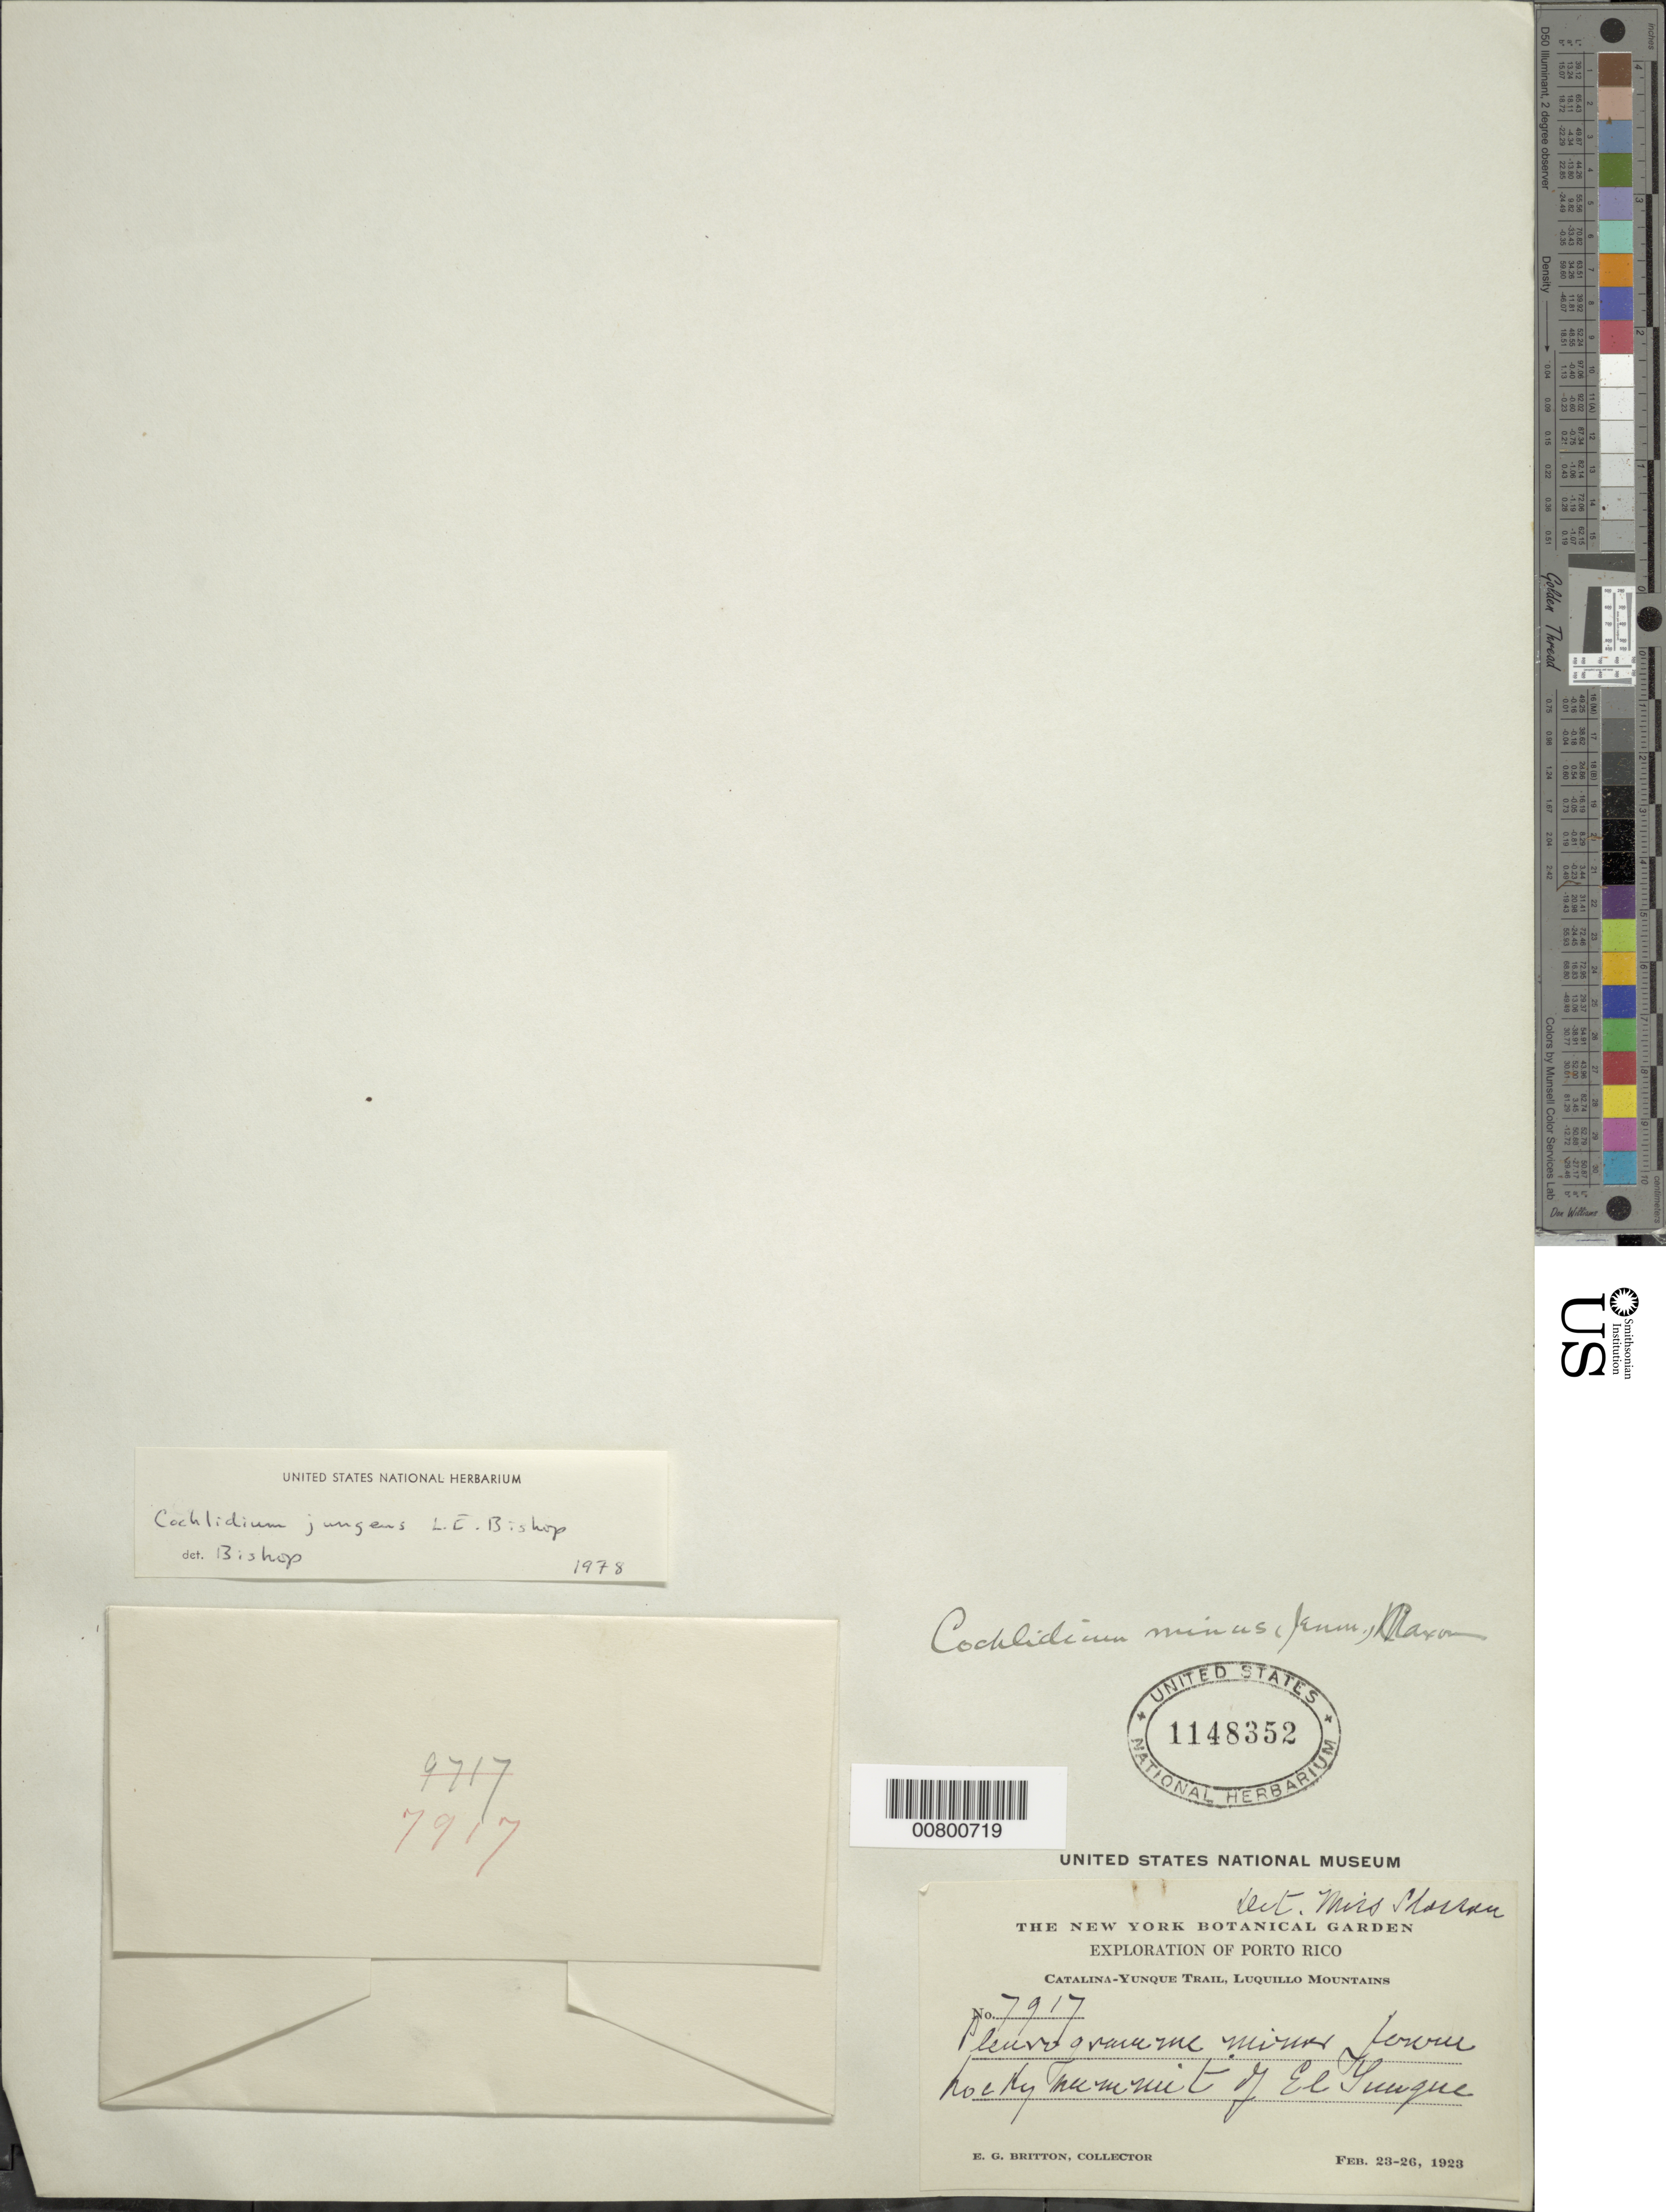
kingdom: Plantae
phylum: Tracheophyta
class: Polypodiopsida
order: Polypodiales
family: Polypodiaceae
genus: Cochlidium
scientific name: Cochlidium jungens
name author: L.E. Bishop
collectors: E. G. Britton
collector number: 7917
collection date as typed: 23 Feb 1923 to 26 Feb 1923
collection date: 1923-02-23/1923-02-26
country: Puerto Rico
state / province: Luquillo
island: Puerto Rico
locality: Luquillo Mts., Catalina-Yunque Trail, rocky summit of El Yunque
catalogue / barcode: US 1148352